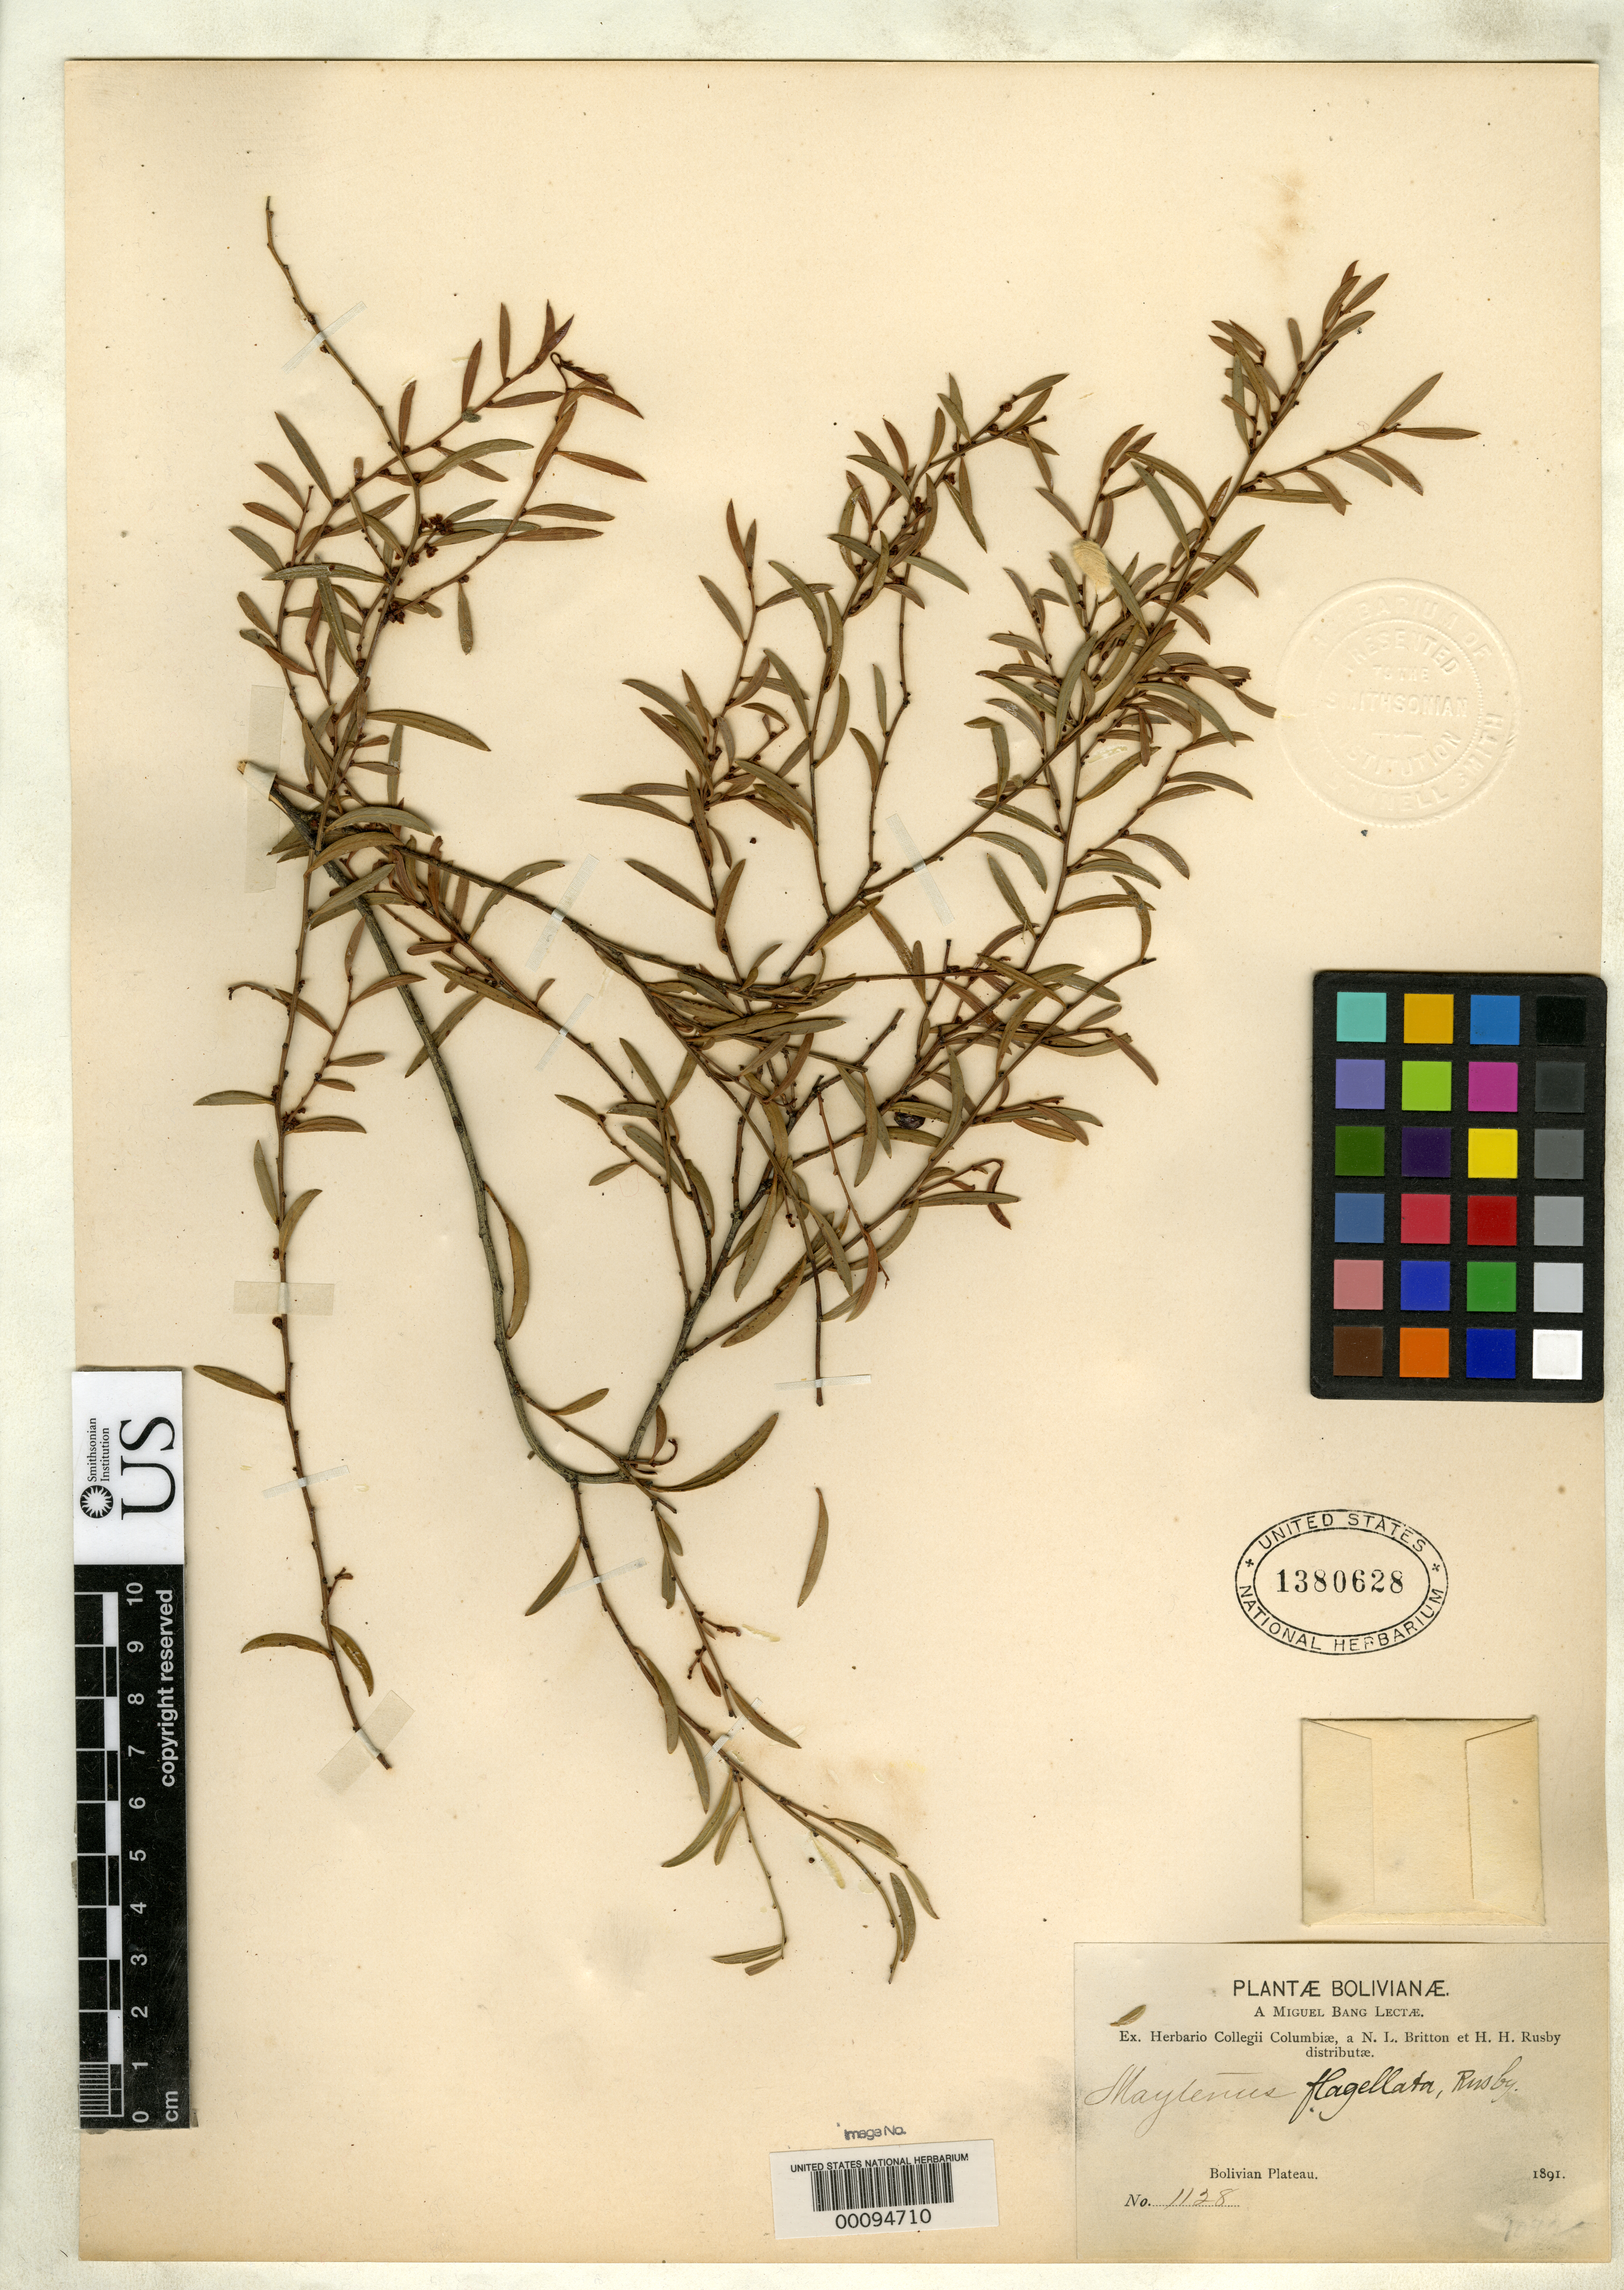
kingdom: Plantae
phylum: Tracheophyta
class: Magnoliopsida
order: Celastrales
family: Celastraceae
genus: Maytenus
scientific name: Maytenus flagellata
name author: Rusby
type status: Isotype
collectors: M. Bang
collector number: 1128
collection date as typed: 1891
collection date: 1891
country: Bolivia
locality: Bolivian Plateau.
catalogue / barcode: US 1380628